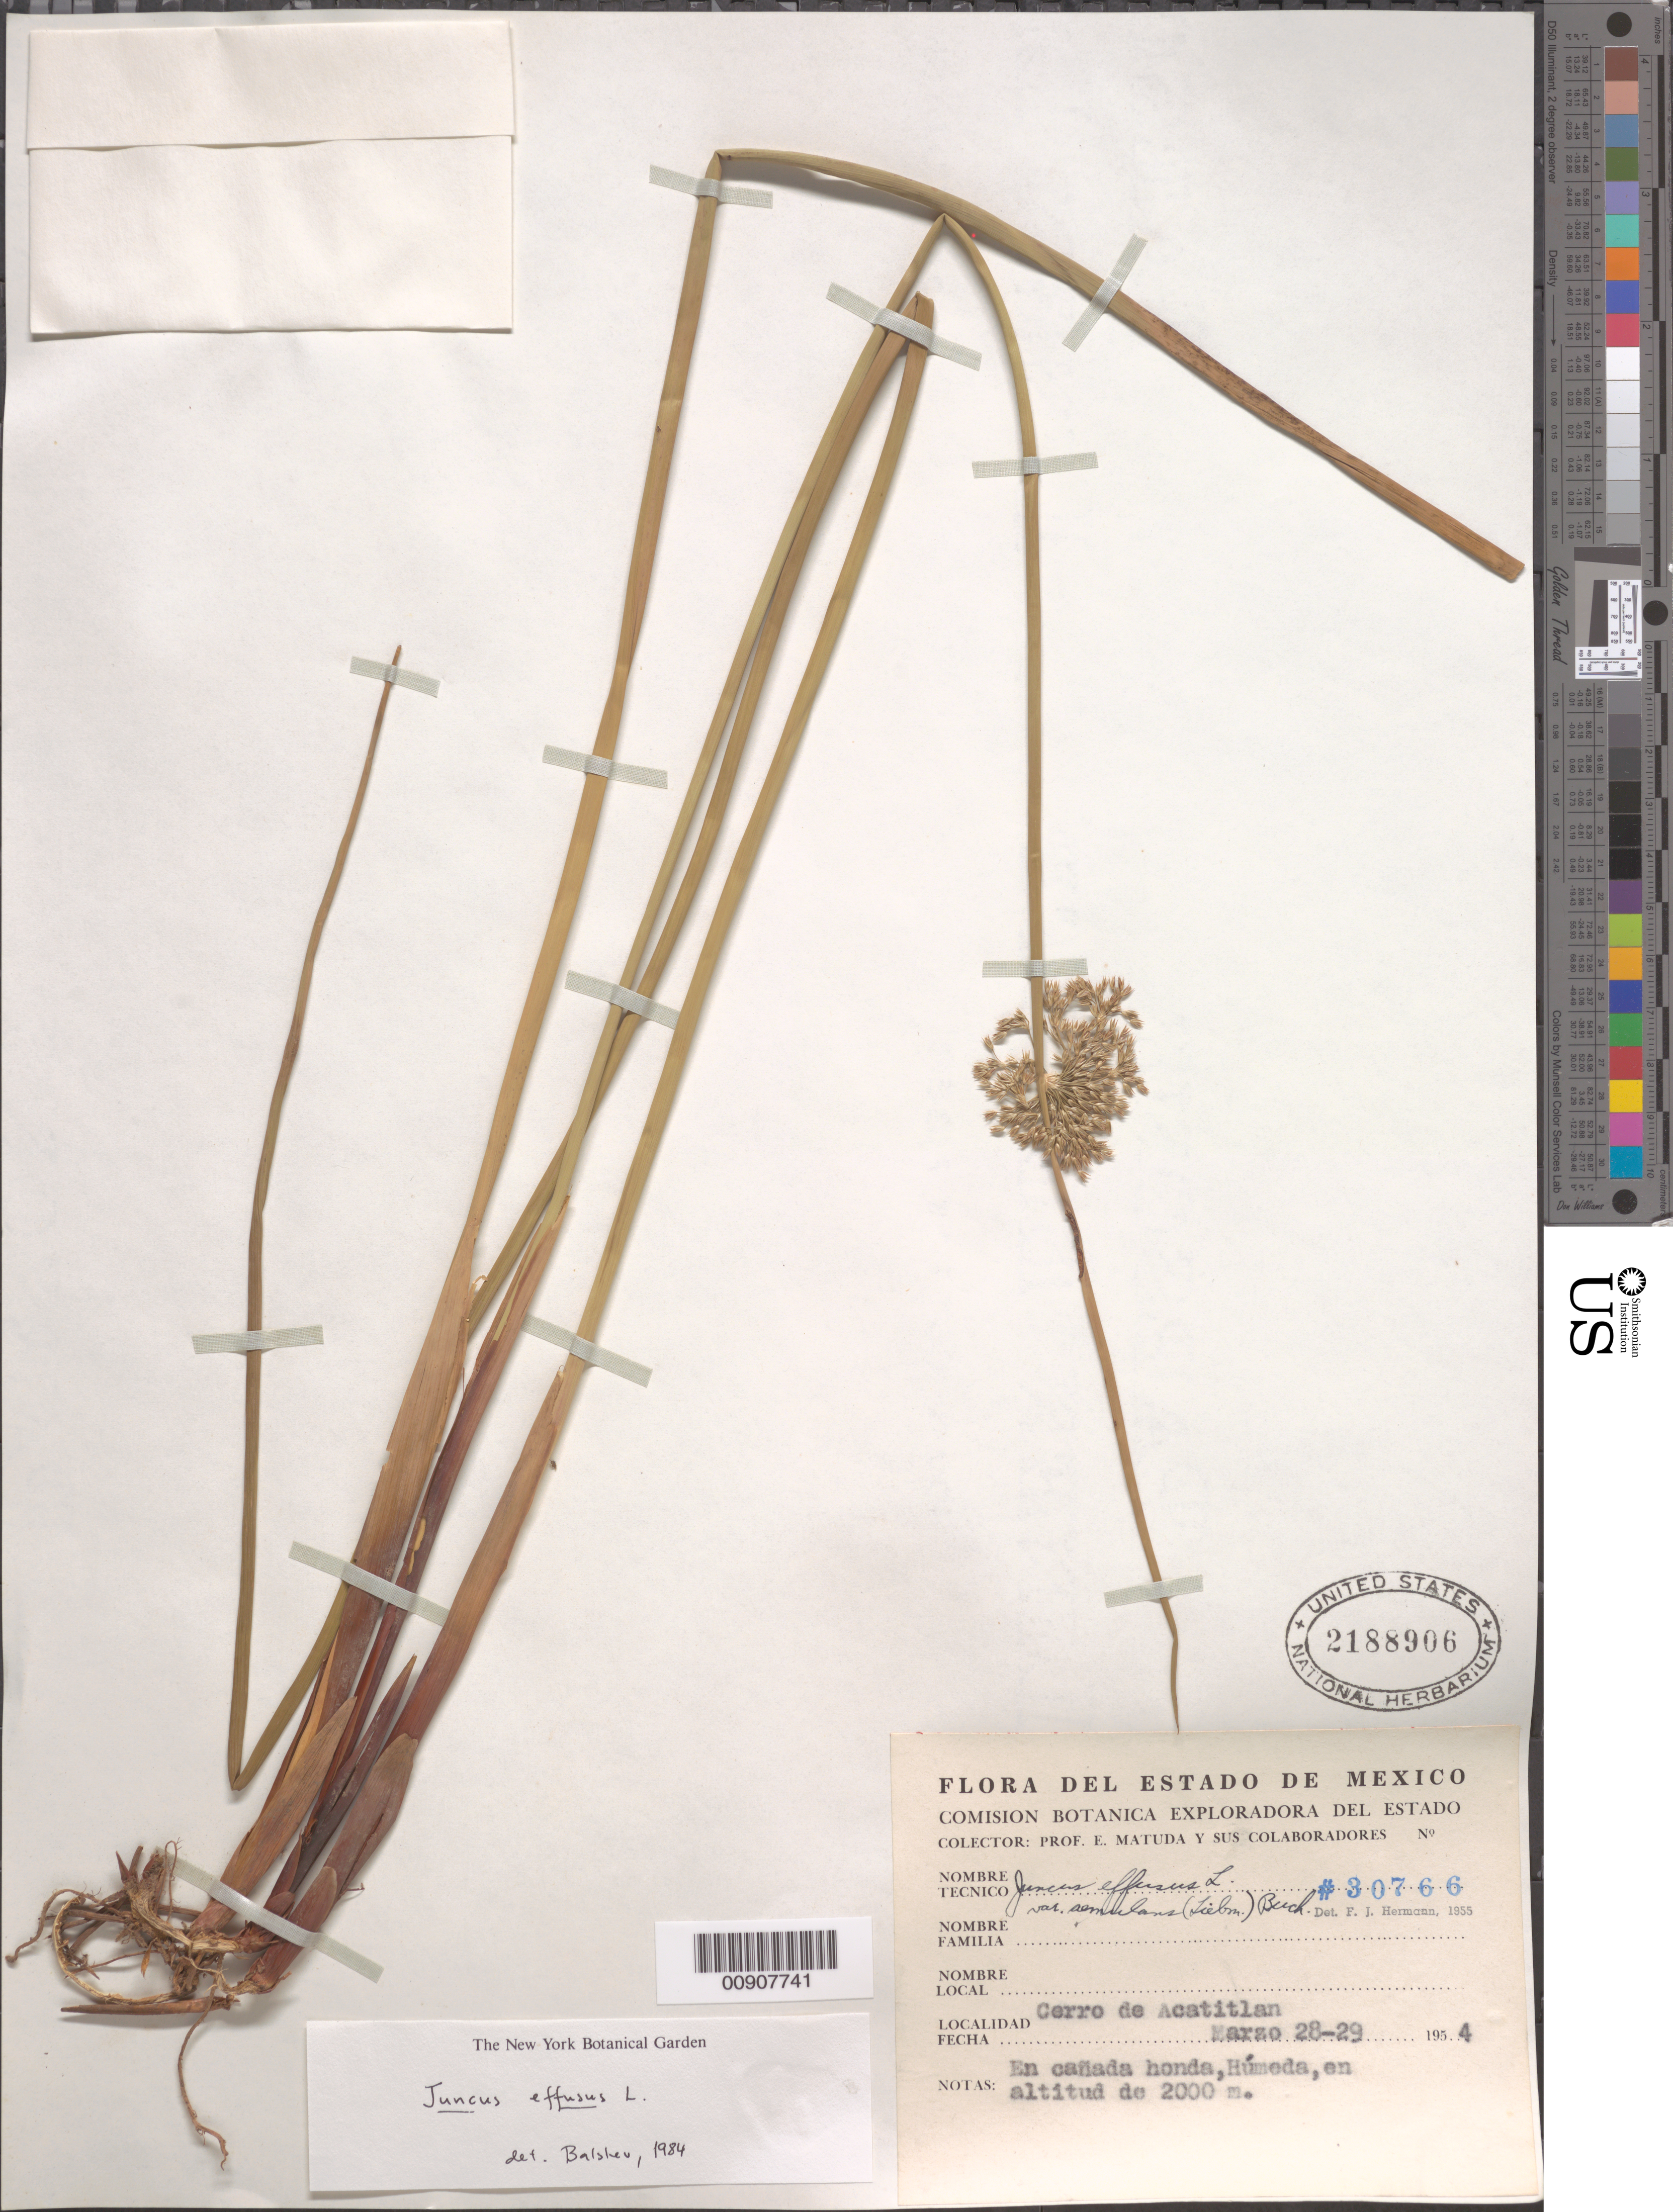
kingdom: Plantae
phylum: Tracheophyta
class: Liliopsida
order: Poales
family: Juncaceae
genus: Juncus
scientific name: Juncus effusus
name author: L.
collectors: E. Matuda & et al.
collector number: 30766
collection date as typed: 28 Mar 1954 to 29 Mar 1954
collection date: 1954-03-28/1954-03-29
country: Mexico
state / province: México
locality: Cerro de Acatitlán, Estado de México.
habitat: En cañada honda, húmeda.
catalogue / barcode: US 2188906